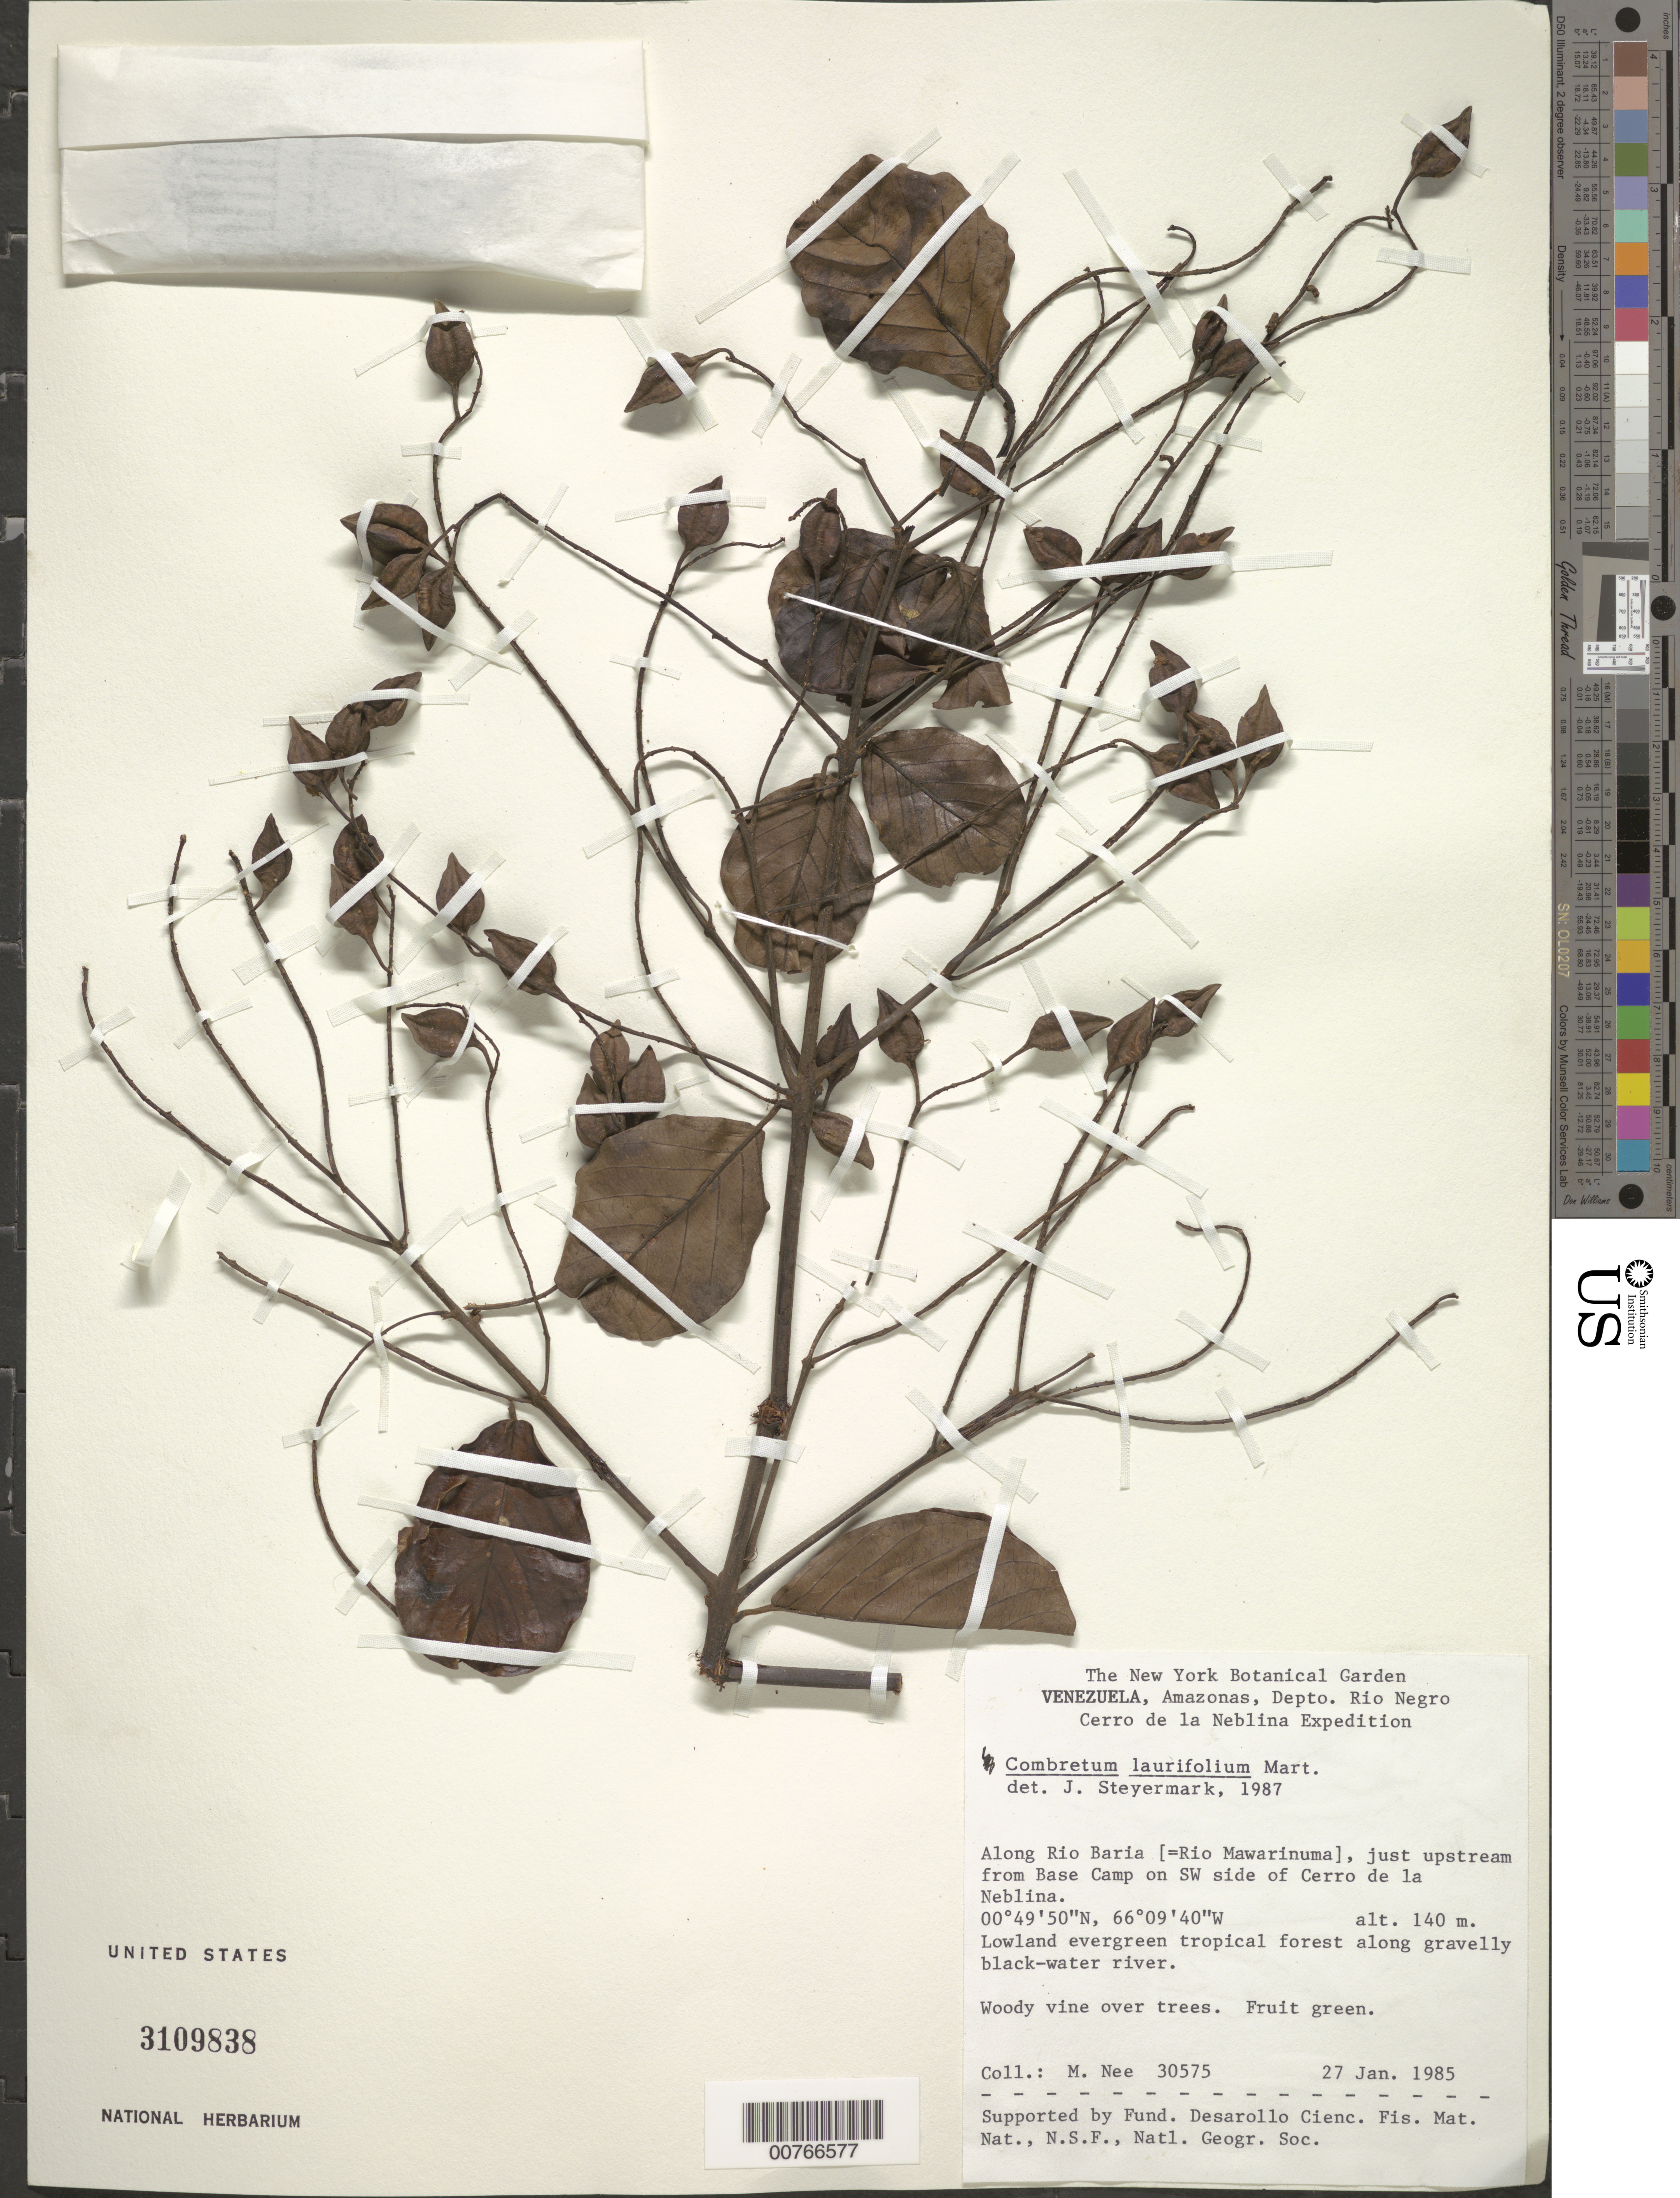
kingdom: Plantae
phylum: Tracheophyta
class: Magnoliopsida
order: Myrtales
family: Combretaceae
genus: Combretum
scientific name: Combretum pyramidatum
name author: Desv.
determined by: Steyermark, Julian A., (VEN)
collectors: M. Nee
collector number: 30575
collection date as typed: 27-Jan-85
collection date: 1985-01-27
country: Venezuela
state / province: Amazonas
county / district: Río Negro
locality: Río Baria (=Río Mawarinuma), upstream from Base Camp on SW side of Cerro de la Neblina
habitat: Lowland evergreen tropical forest along gravelly black-water river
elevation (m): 140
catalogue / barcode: US 3109838